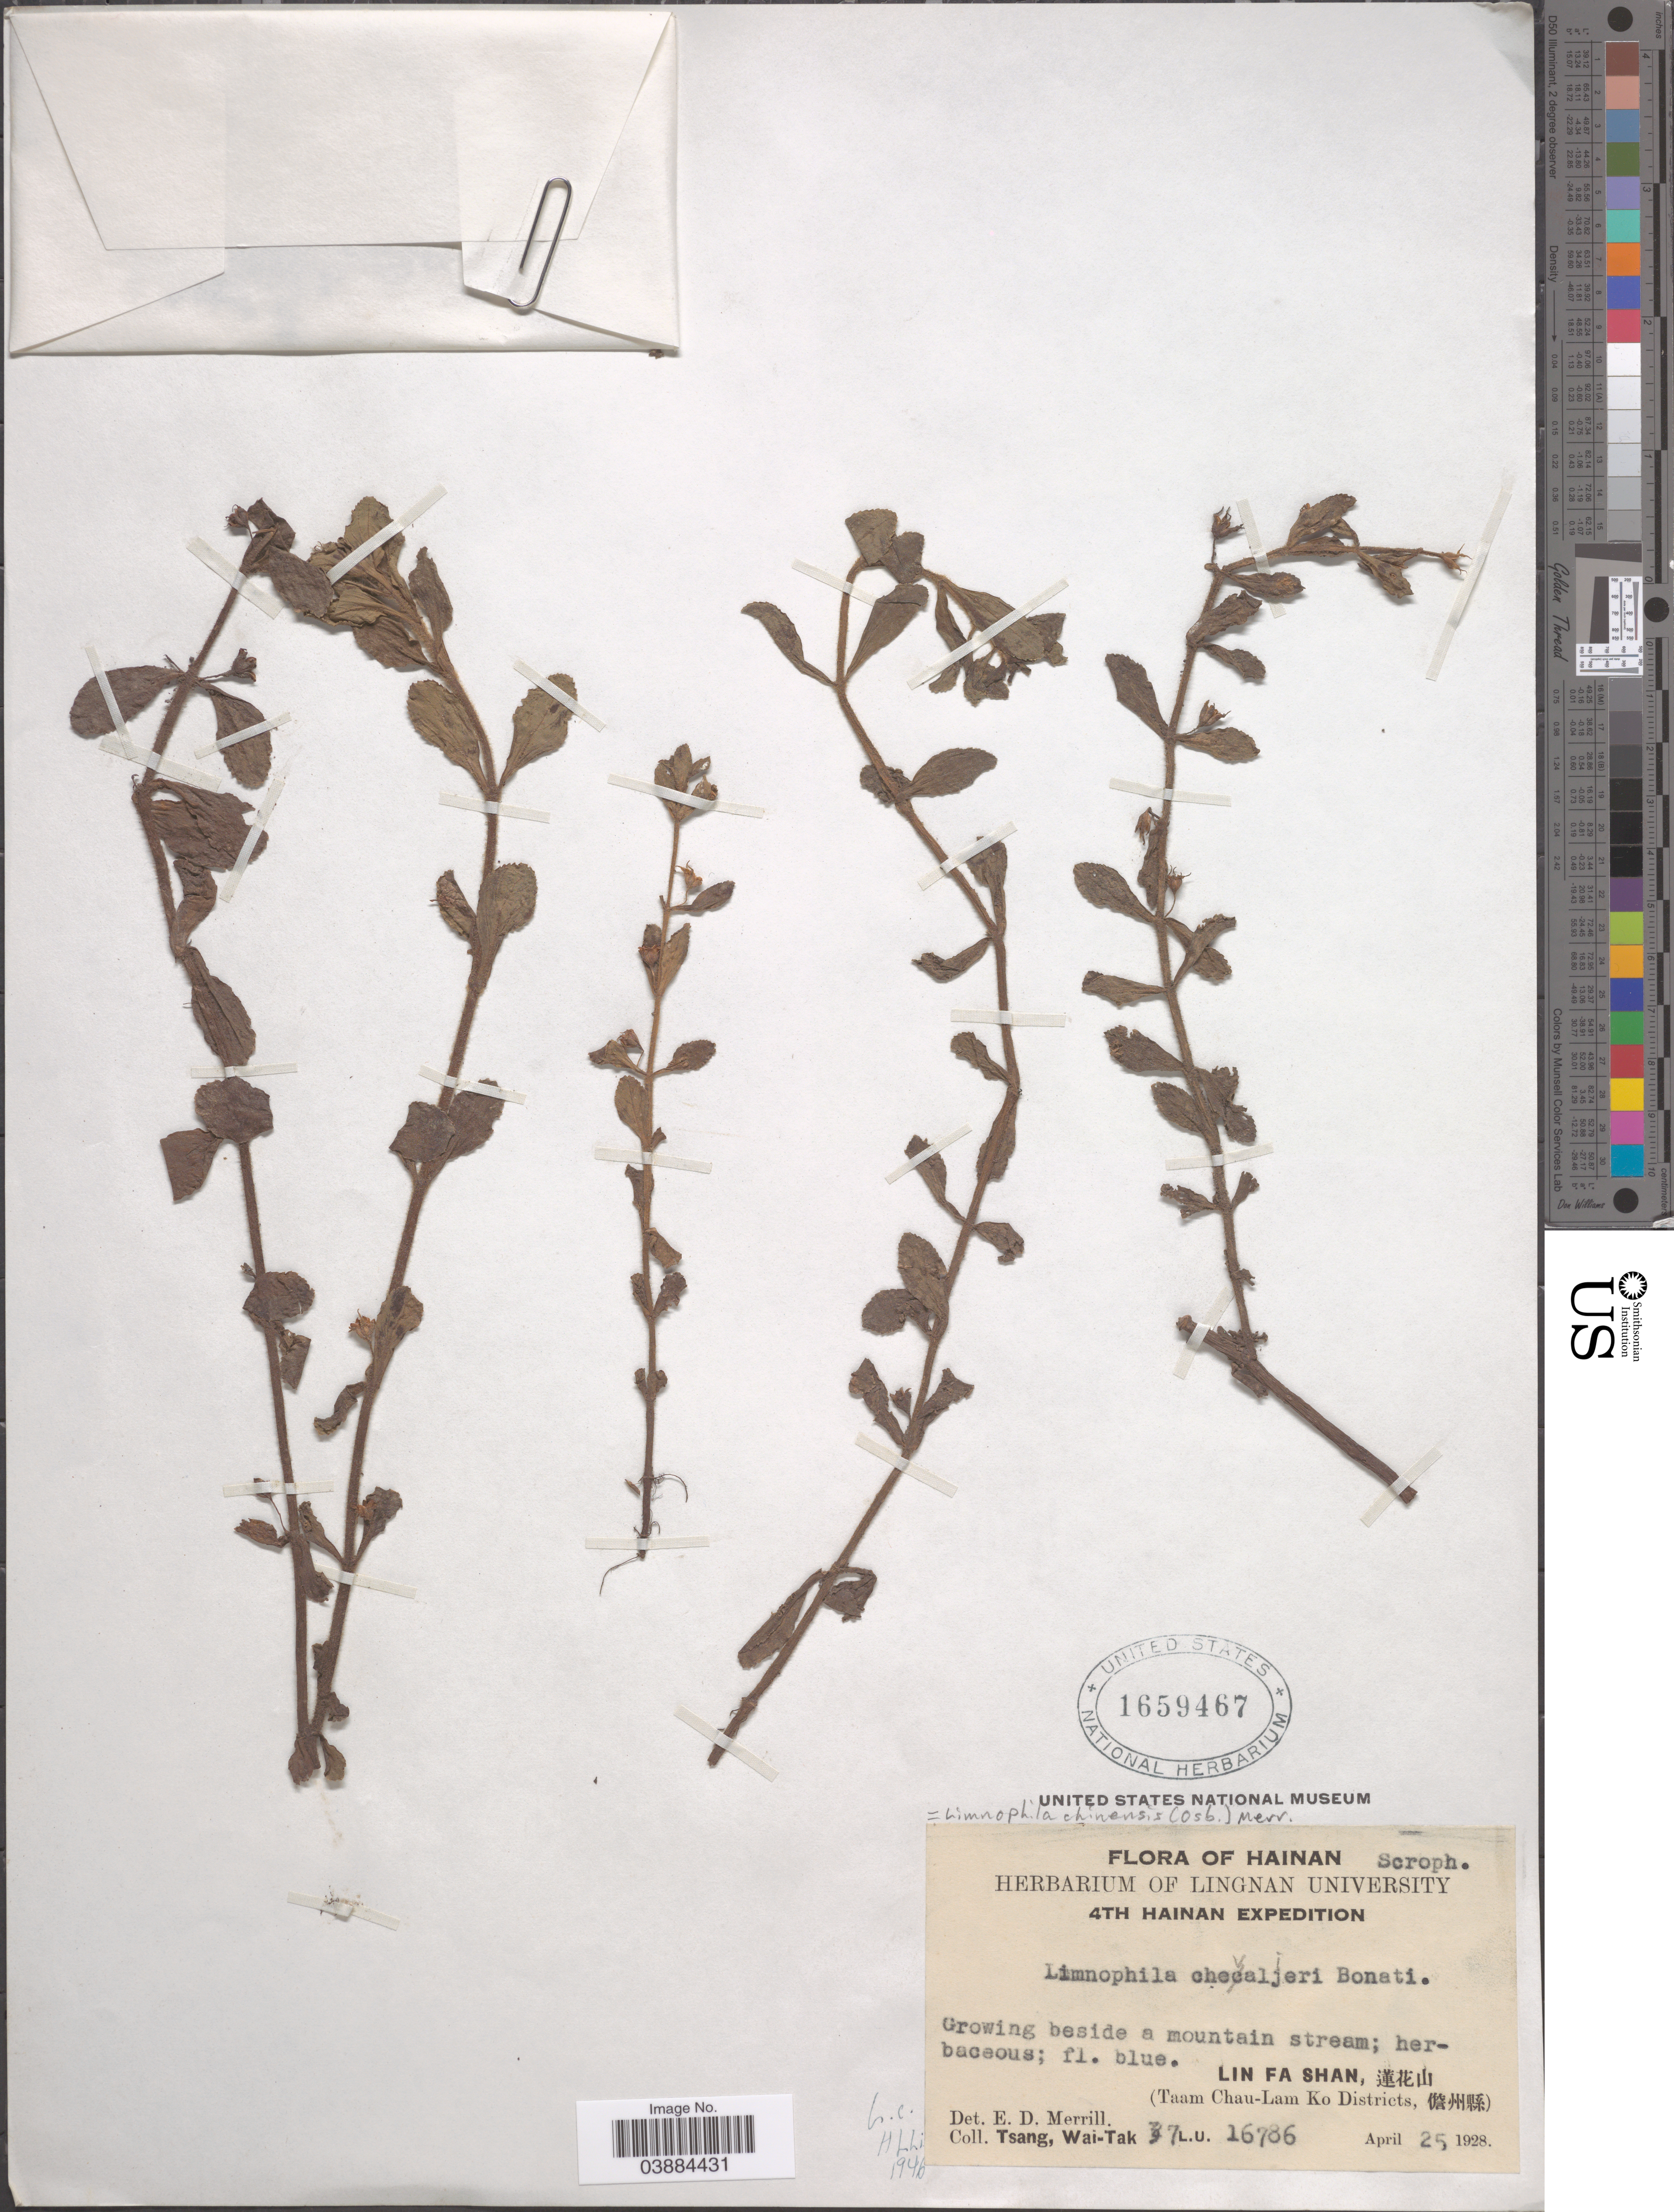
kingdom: Plantae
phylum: Tracheophyta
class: Magnoliopsida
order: Lamiales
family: Plantaginaceae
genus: Limnophila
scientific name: Limnophila chinensis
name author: (Osbeck) Merr.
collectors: W. T. Tsang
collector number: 37 L. U. 16786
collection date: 1928-04-25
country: China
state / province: Hainan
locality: Lin Fa Shan, X. (Taam Chau-Lam Ko Districts, X).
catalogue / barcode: US 1659467